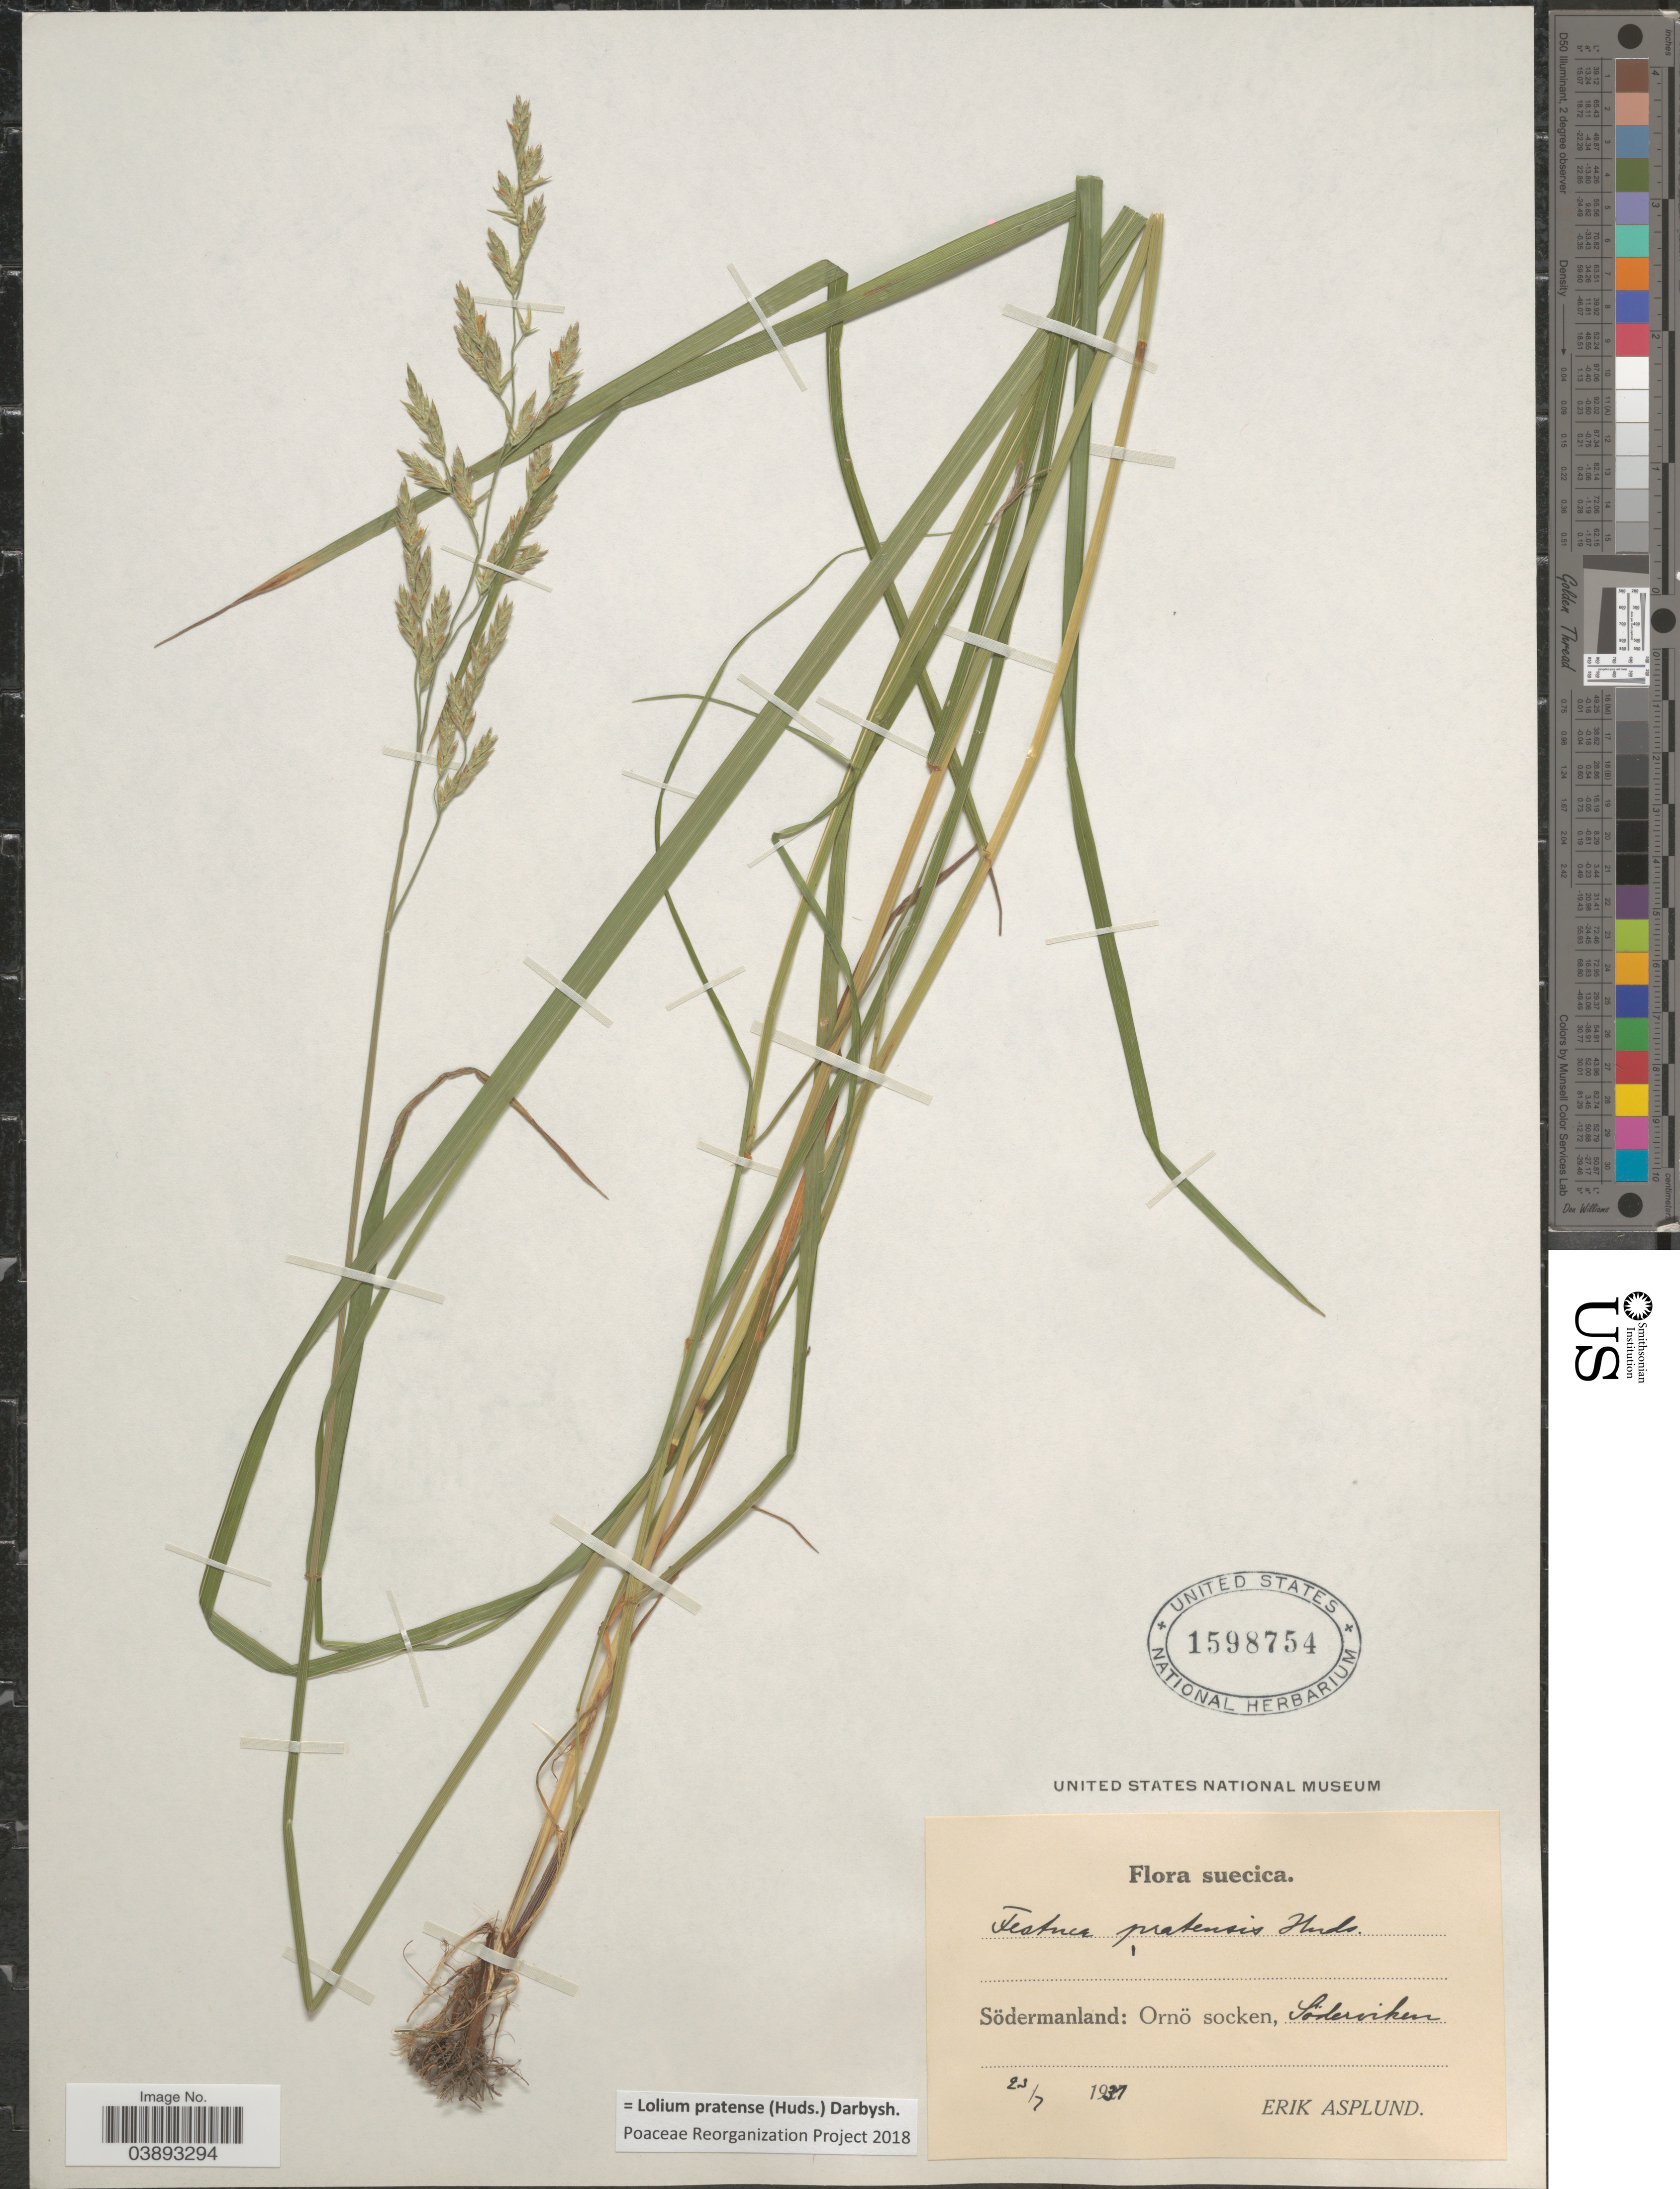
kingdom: Plantae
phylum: Tracheophyta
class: Liliopsida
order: Poales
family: Poaceae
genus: Lolium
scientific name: Lolium pratense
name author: (Huds.) Darbysh.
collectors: E. Asplund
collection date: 1937-07-23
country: Sweden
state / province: Sodermanland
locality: Suecica. Södermanlands: Ornö socken, Söderviken.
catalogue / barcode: US 1598754